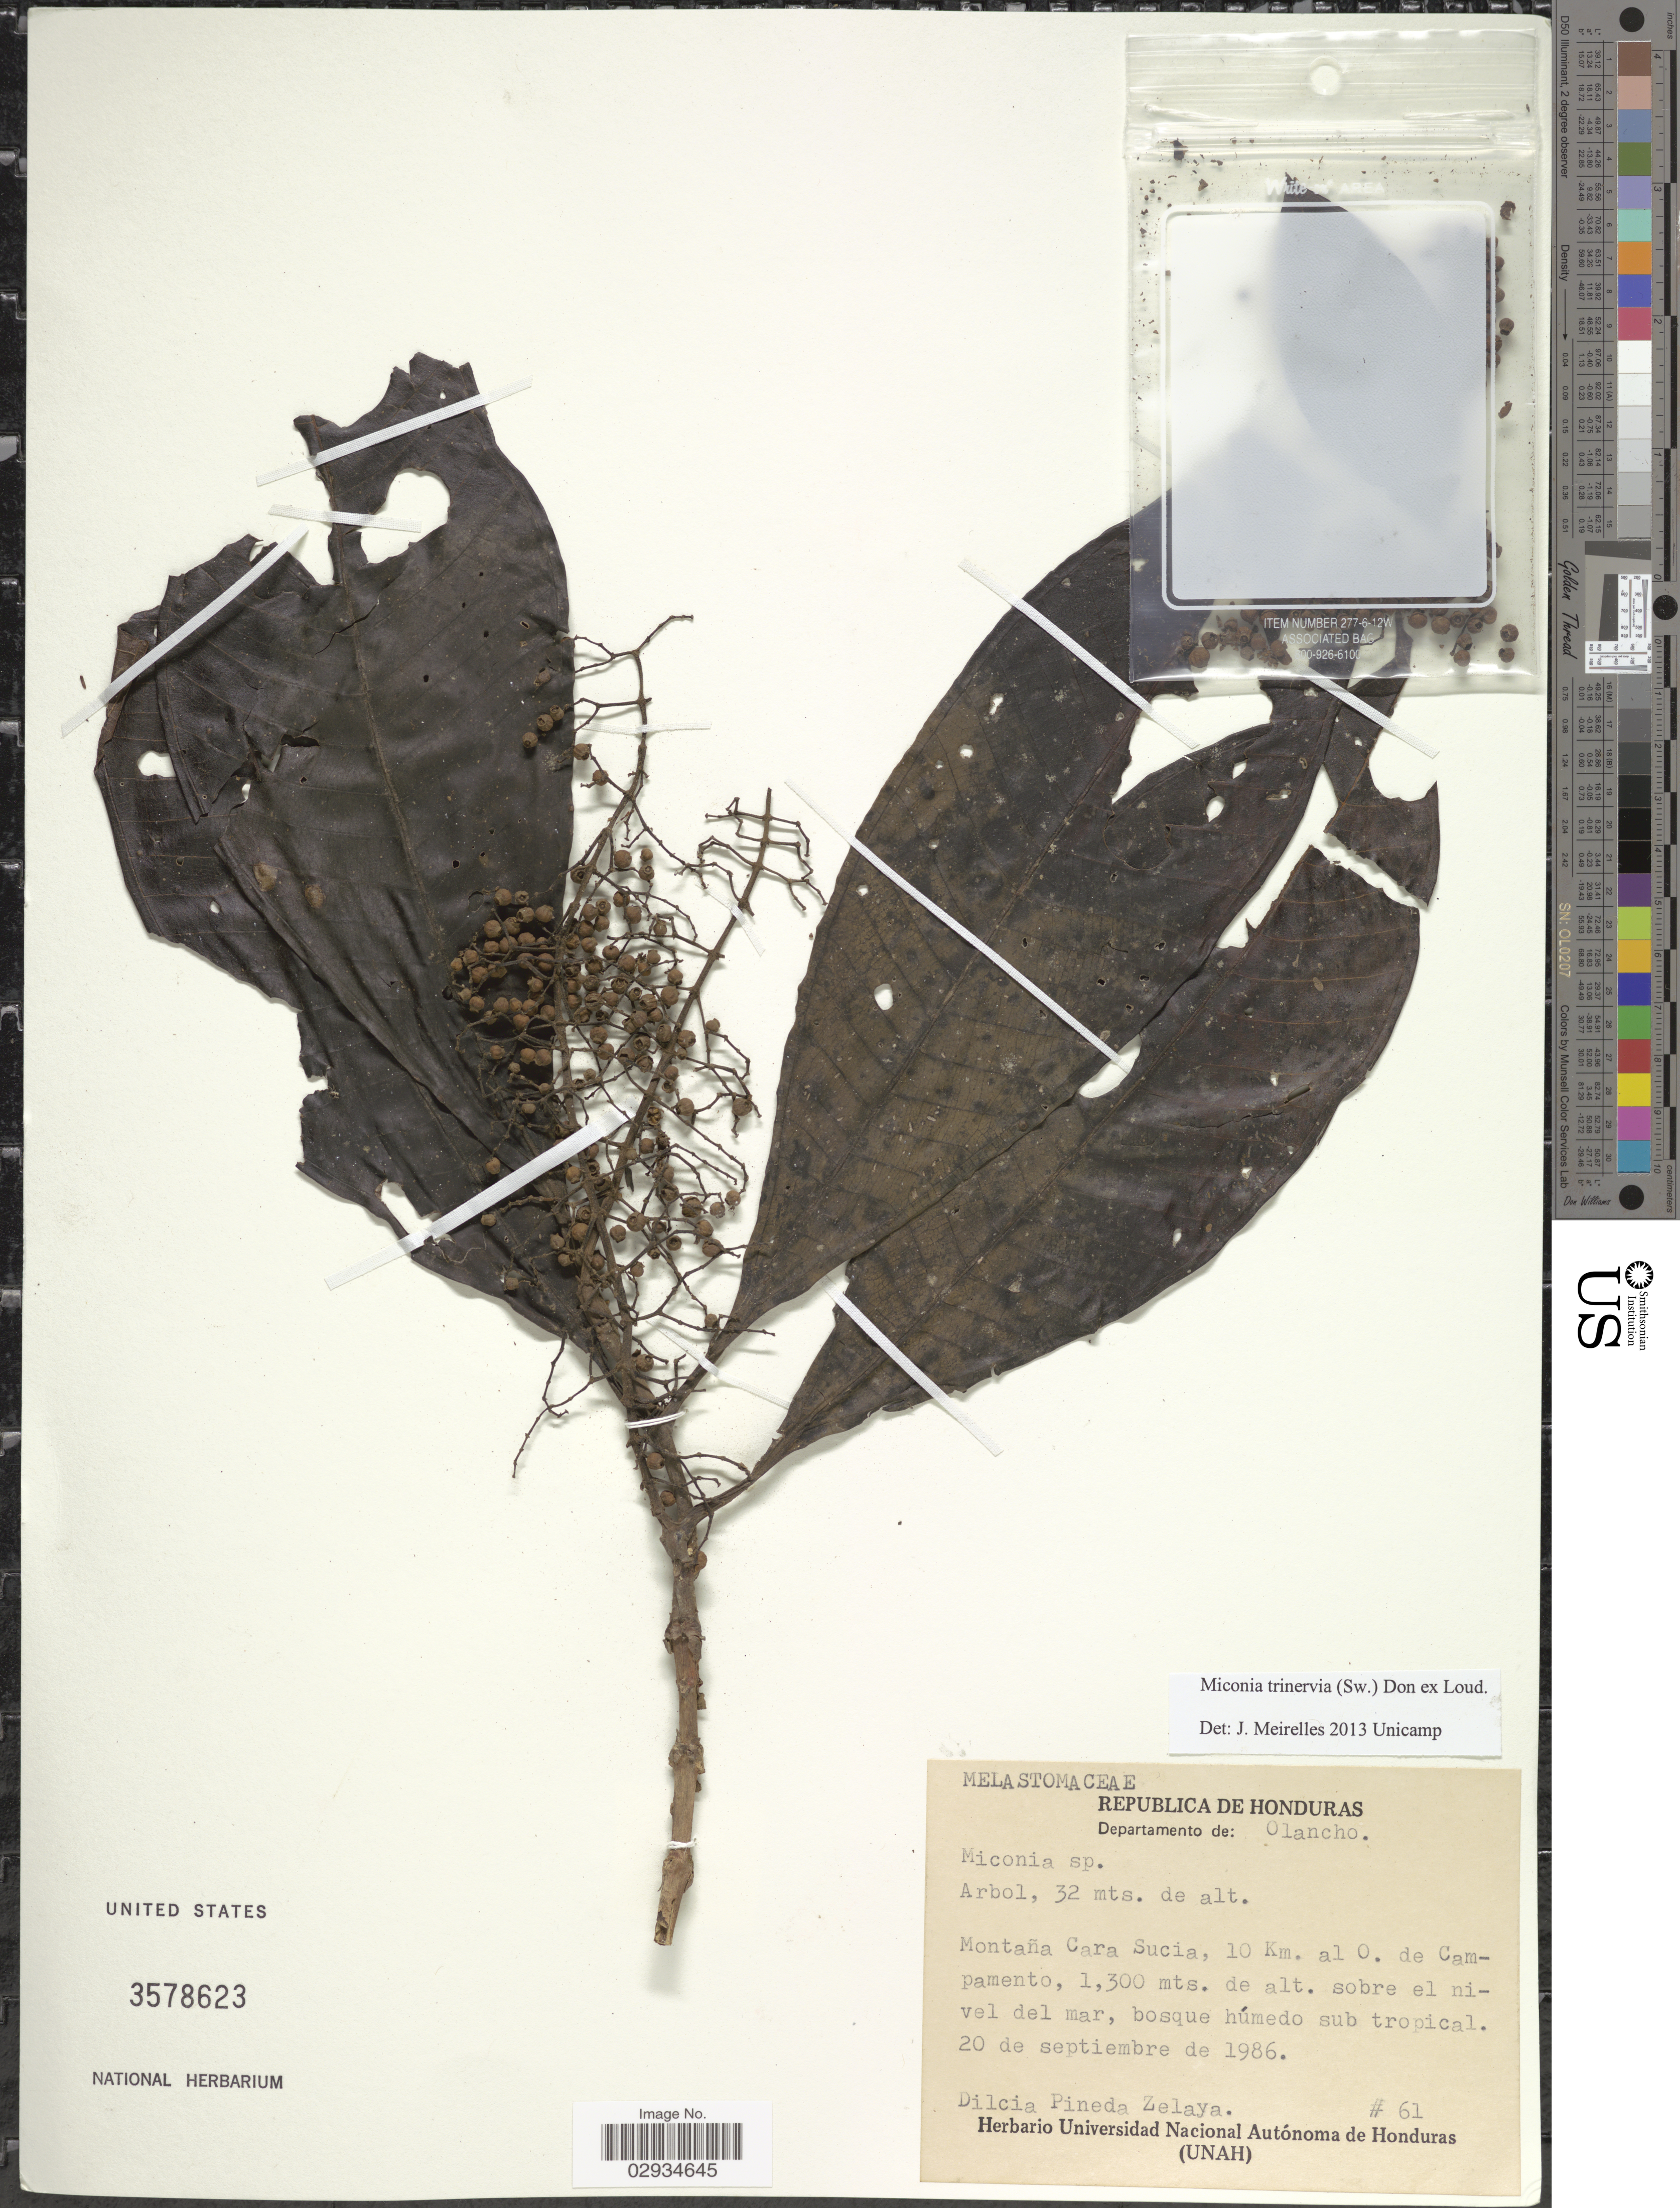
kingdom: Plantae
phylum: Tracheophyta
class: Magnoliopsida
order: Myrtales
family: Melastomataceae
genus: Miconia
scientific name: Miconia trinervia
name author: (Sw.) D. Don ex Loudon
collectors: D. Zelaya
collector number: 61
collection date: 1986-09-20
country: Honduras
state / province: Olancho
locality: Departamento de: Olancho. Montaña Cara Sucia, 10 Km. al O. de Campamento.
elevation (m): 1300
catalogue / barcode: US 3578623